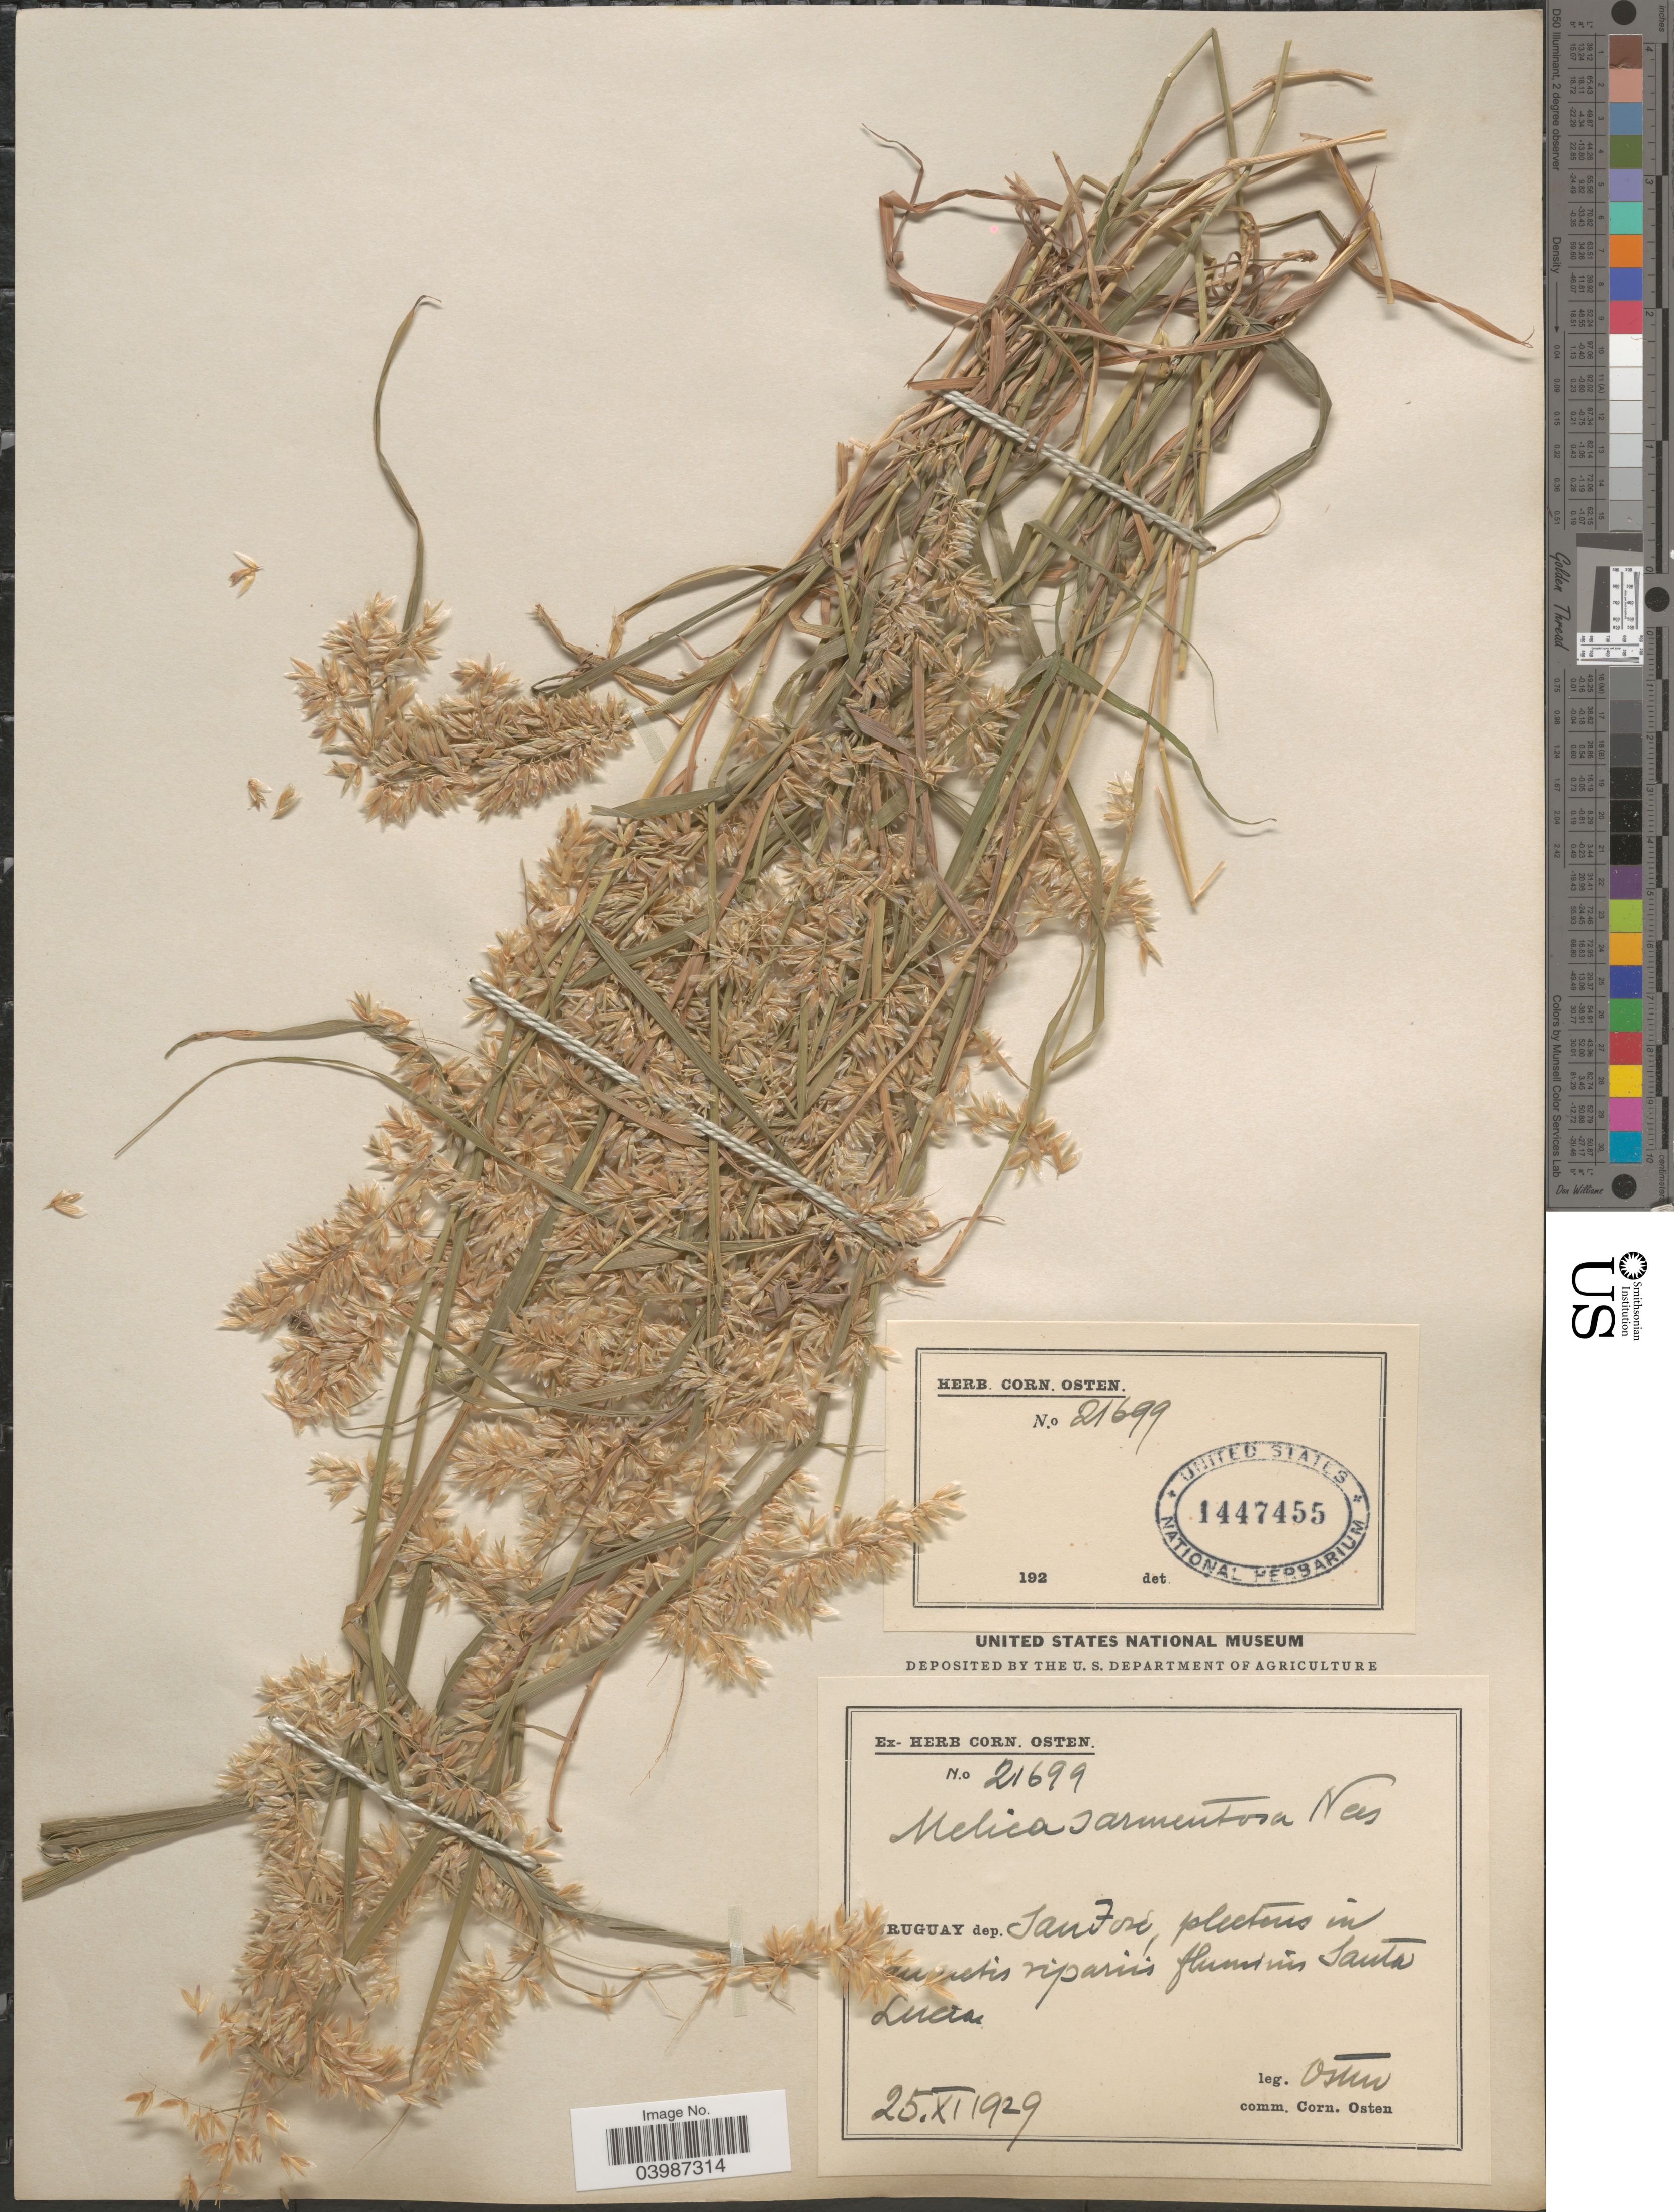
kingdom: Plantae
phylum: Tracheophyta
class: Liliopsida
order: Poales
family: Poaceae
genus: Melica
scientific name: Melica sarmentosa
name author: Nees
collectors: C. Osten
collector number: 21699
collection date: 1929-11-25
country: Uruguay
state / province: San Jose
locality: Dep. San José, ripariis fluminis Santa Lucia.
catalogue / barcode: US 1447455